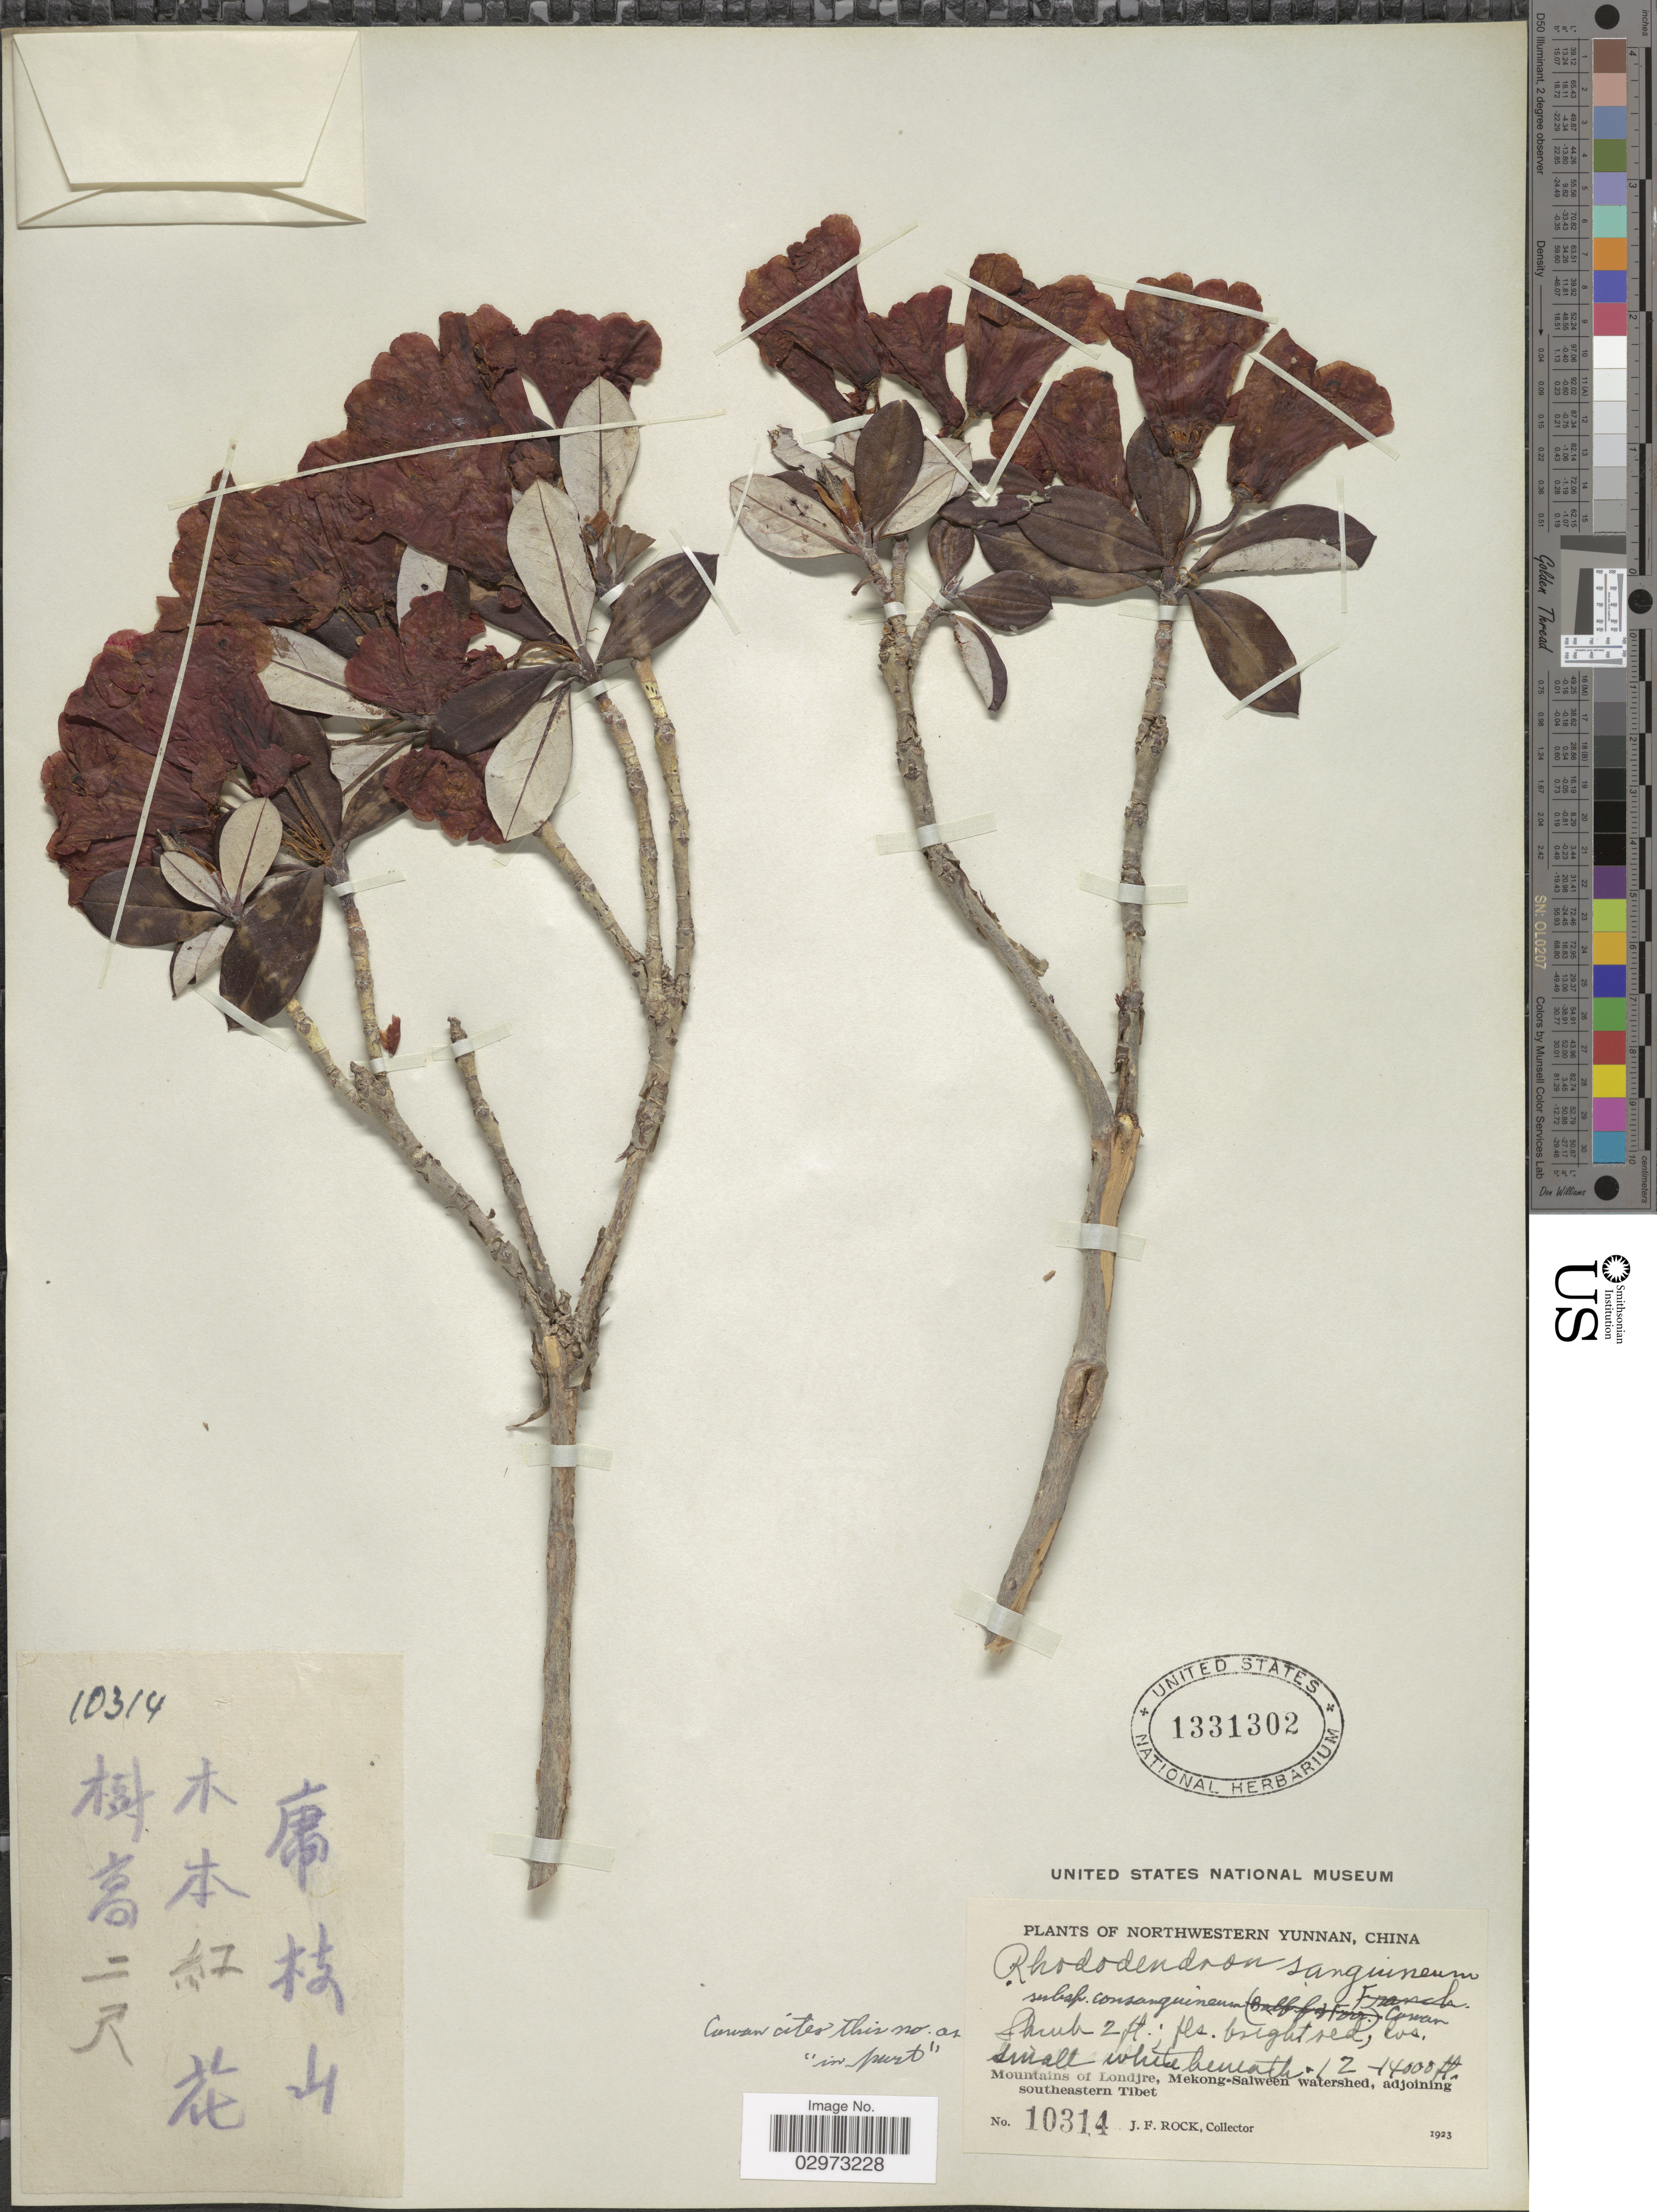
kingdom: Plantae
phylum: Tracheophyta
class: Magnoliopsida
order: Ericales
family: Ericaceae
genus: Rhododendron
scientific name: Rhododendron sanguineum subsp. consanguineum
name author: Cowan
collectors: J. Rock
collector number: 10314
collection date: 1923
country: China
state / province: Yunnan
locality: Northwestern Yunnan. Mountains of Londjre, Mekong-Salween watershed, adjoining southeastern Tibet.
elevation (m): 3658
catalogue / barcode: US 1331302